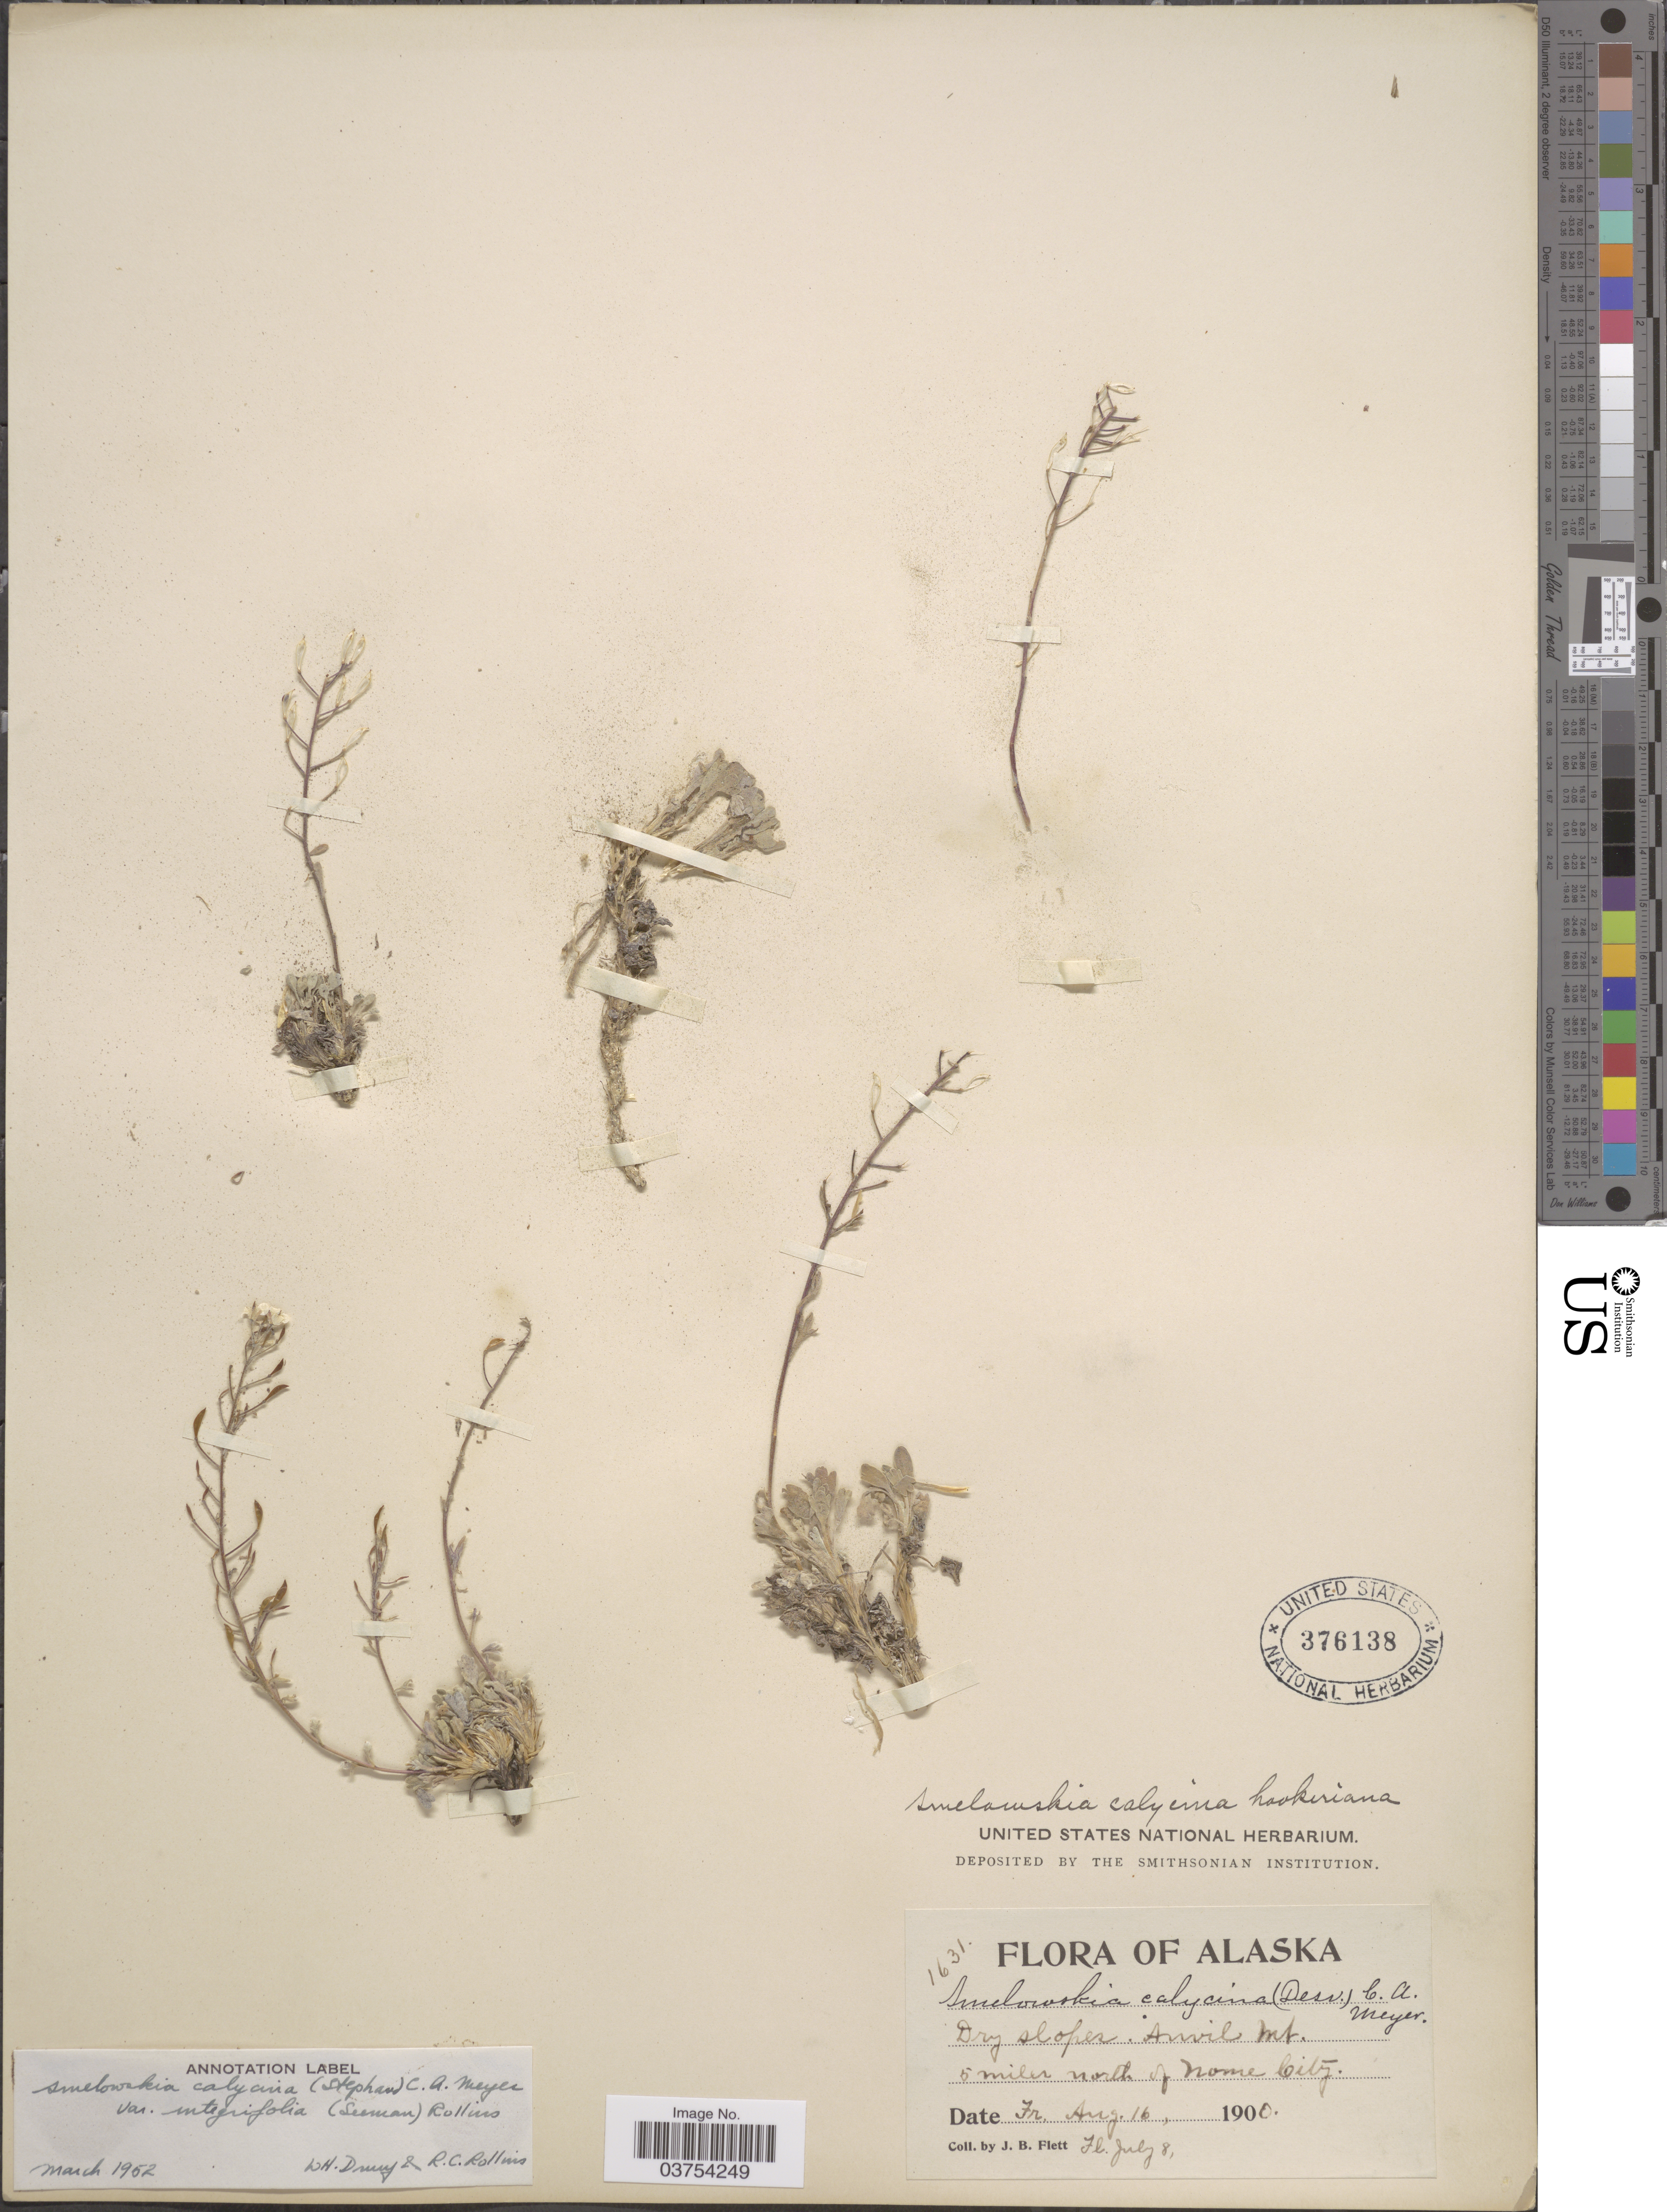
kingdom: Plantae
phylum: Tracheophyta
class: Magnoliopsida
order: Brassicales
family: Brassicaceae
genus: Smelowskia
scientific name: Smelowskia calycina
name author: (Stephan) C.A. Mey.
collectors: J. Flett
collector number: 1631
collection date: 1900-07-08/1900-08-16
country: United States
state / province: Alaska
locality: Anvil Mt. 5 miles north of Nome City.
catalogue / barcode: US 376138